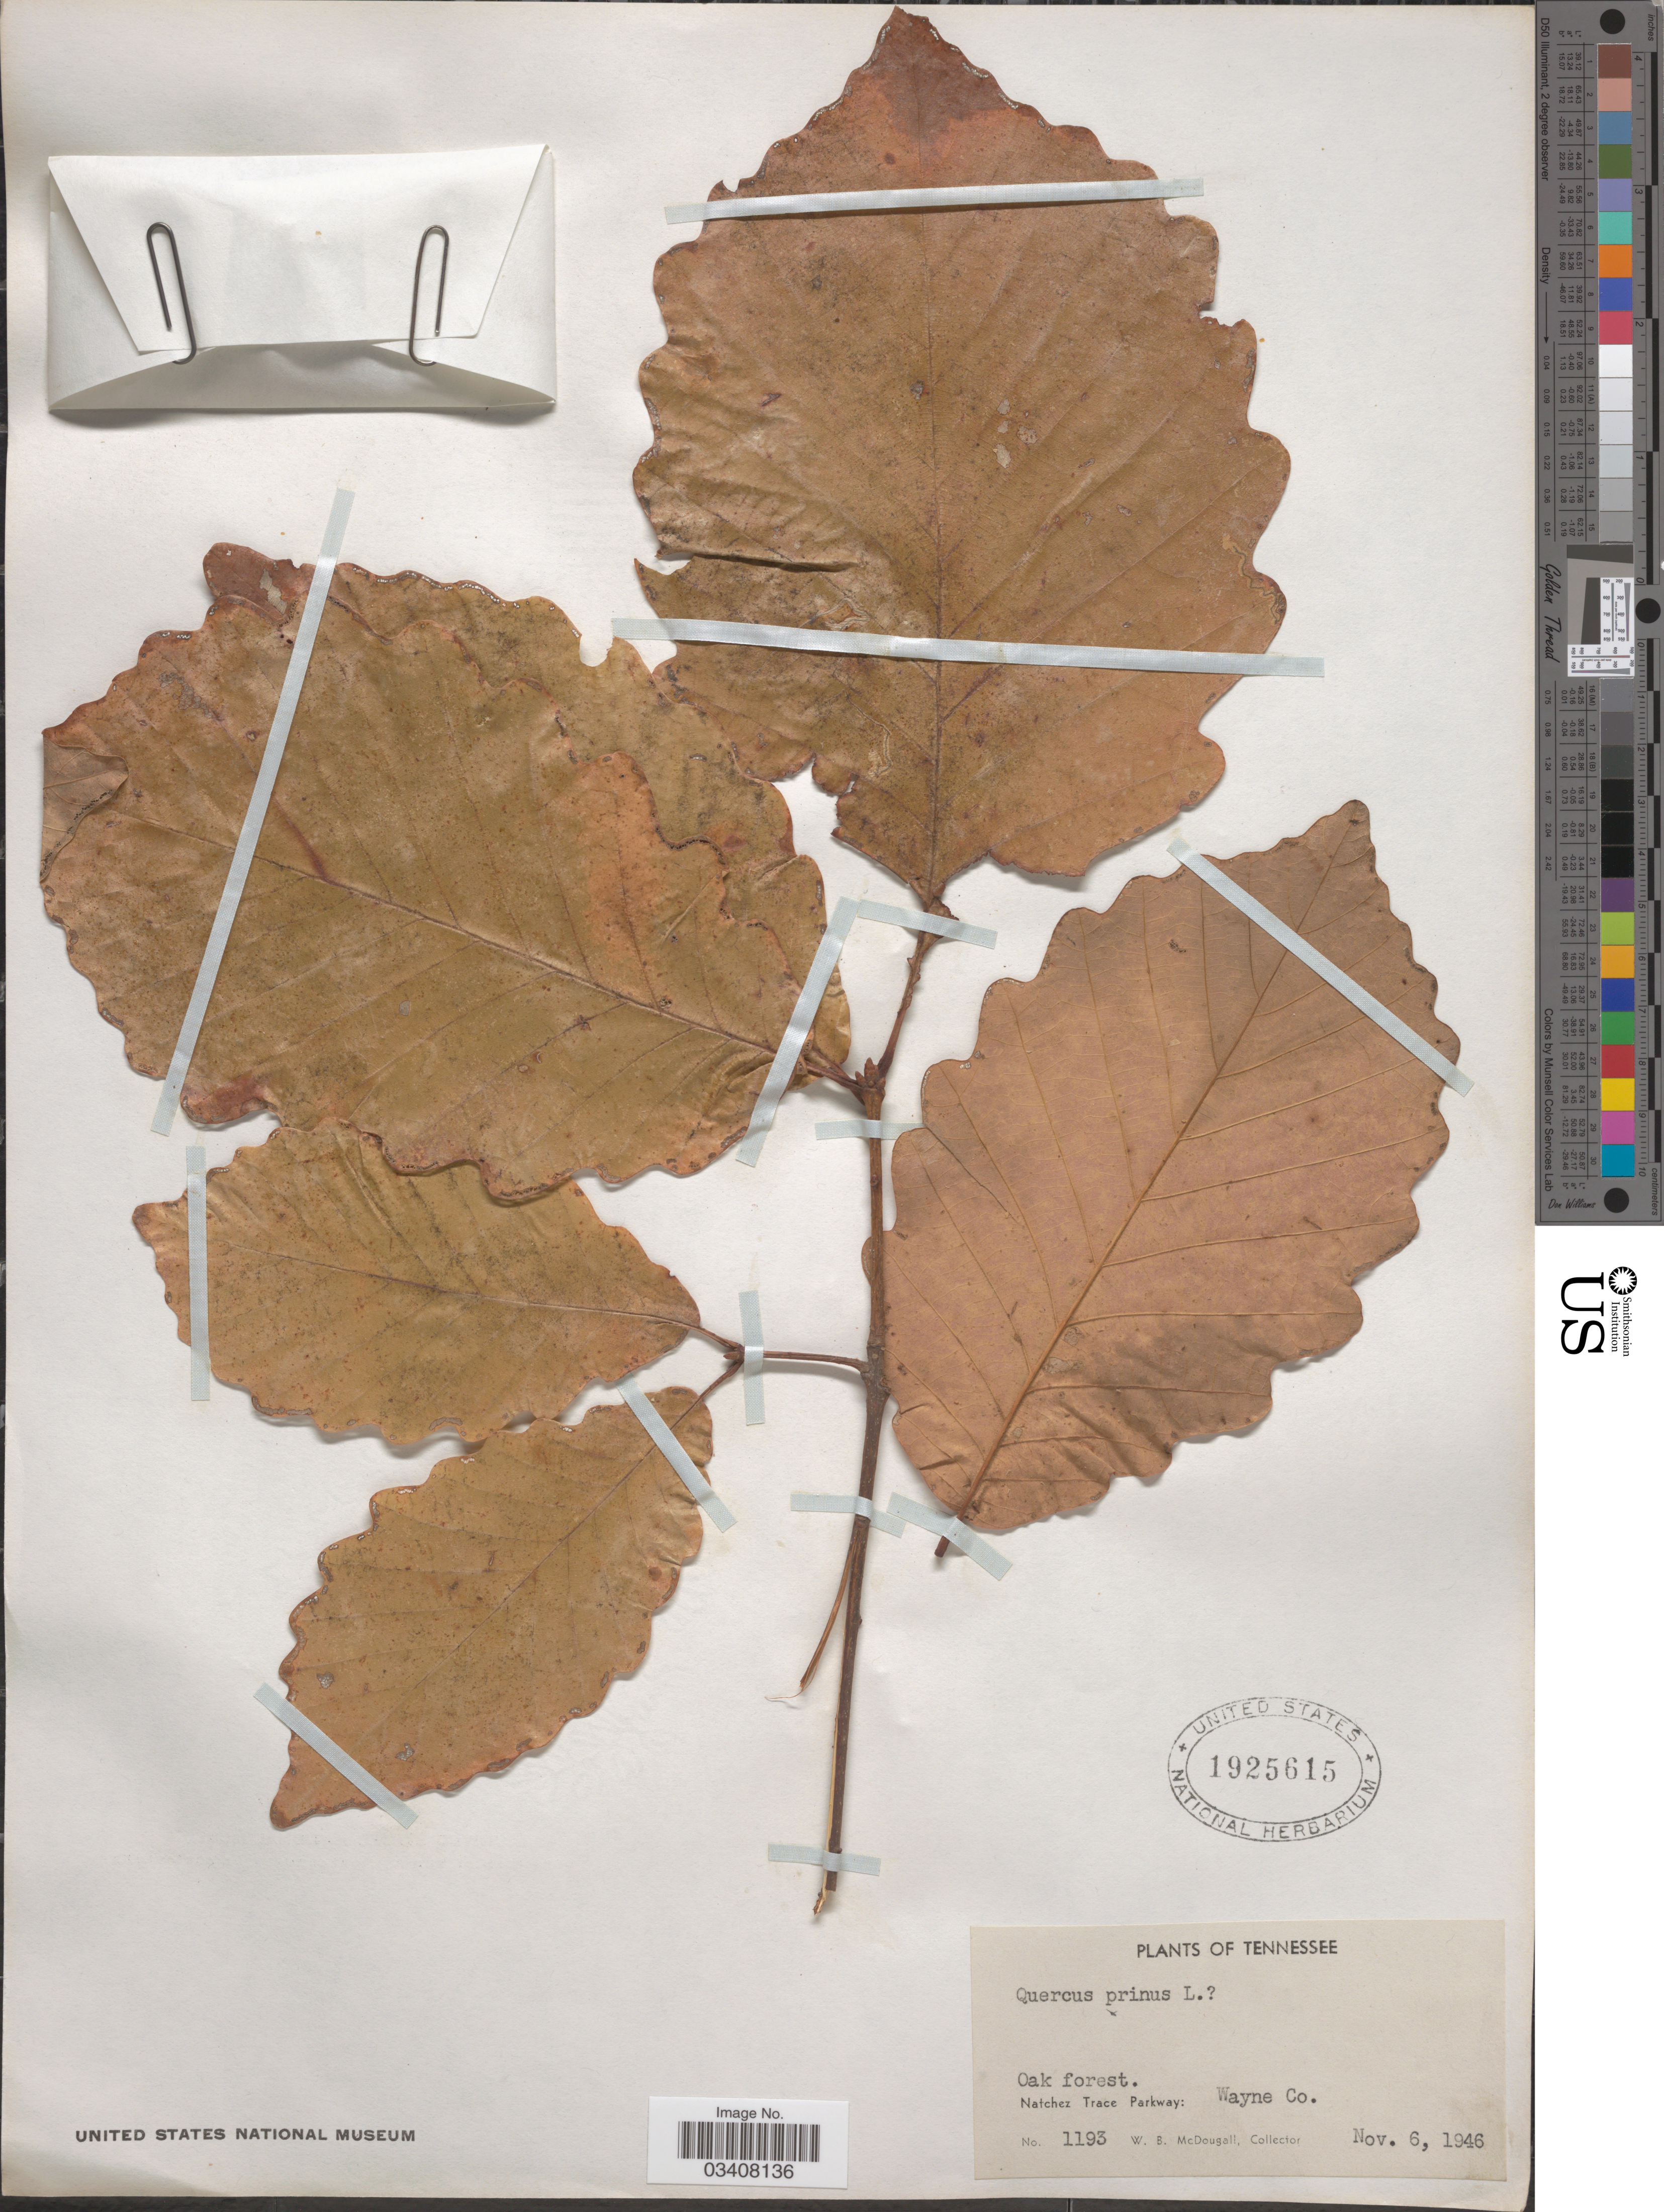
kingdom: Plantae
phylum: Tracheophyta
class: Magnoliopsida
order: Fagales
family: Fagaceae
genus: Quercus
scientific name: Quercus prinus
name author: L.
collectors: W. B. McDougall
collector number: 1193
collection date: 1946-11-06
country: United States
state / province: Tennessee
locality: Natchez Trace Parkway: Wayne Co.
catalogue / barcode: US 1925615